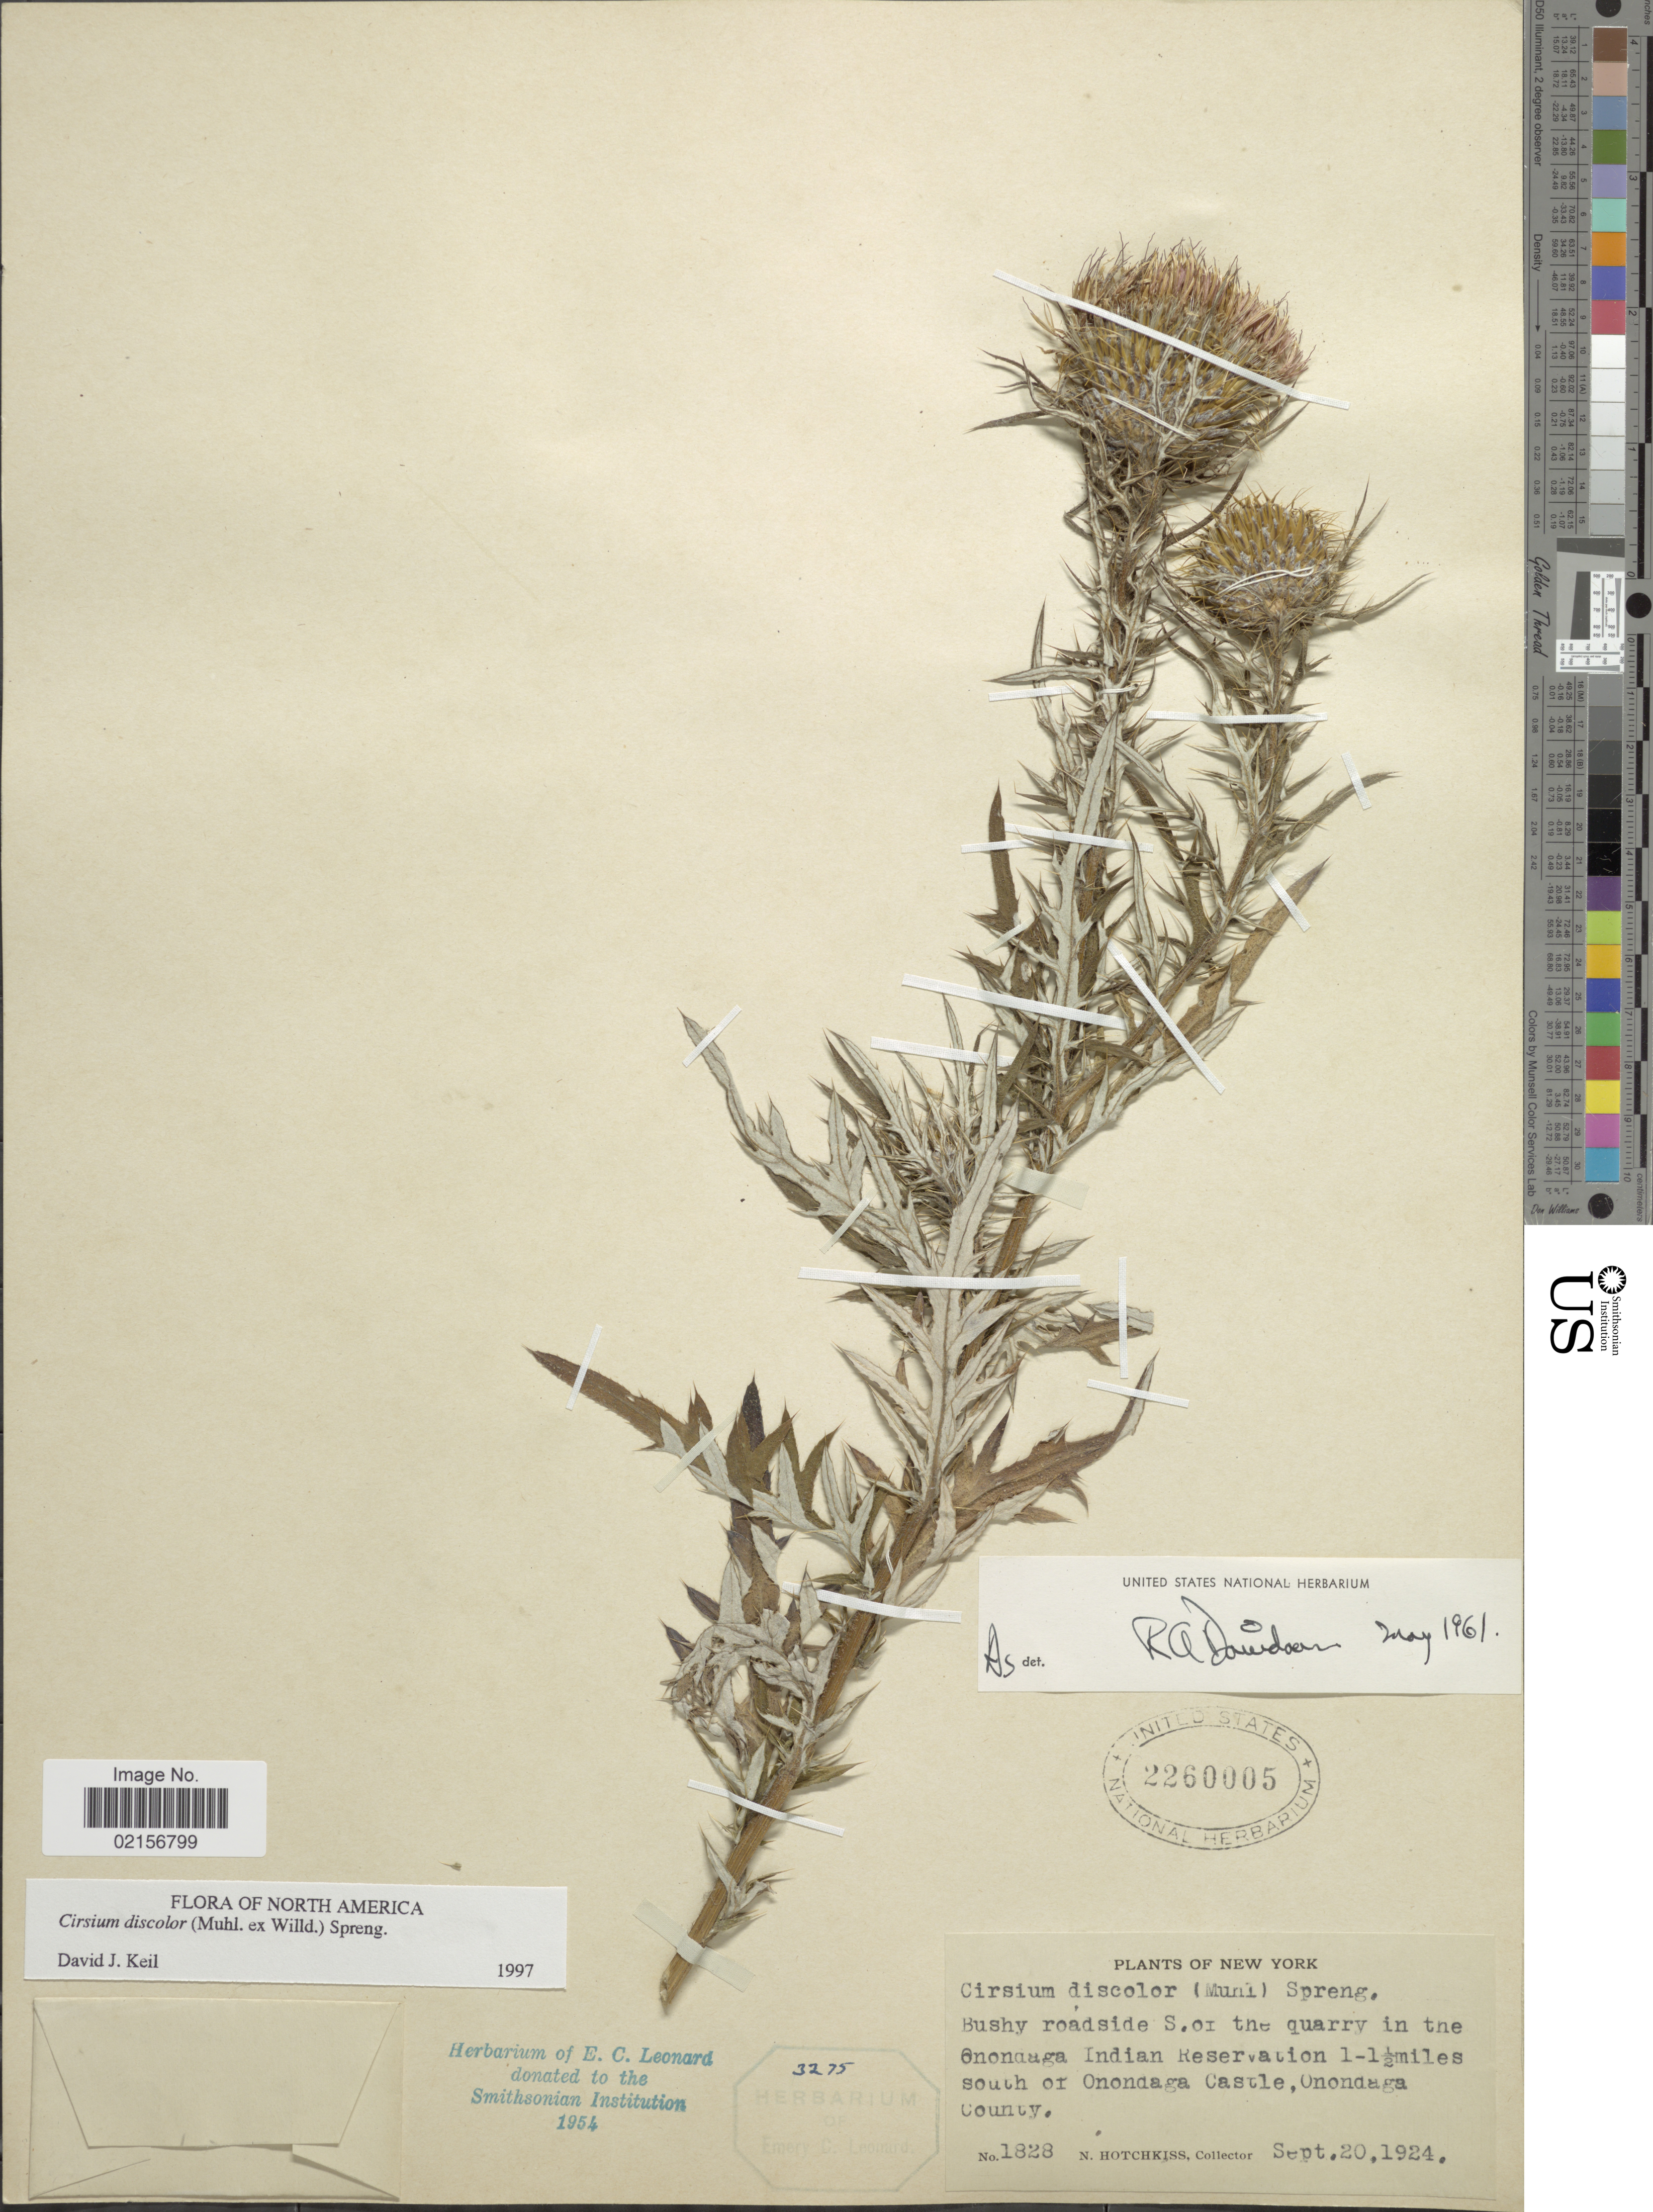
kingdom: Plantae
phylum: Tracheophyta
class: Magnoliopsida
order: Asterales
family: Asteraceae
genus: Cirsium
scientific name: Cirsium discolor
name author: (Muhl. ex Willd.) Spreng.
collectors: N. Hotchkiss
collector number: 1828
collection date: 1924-09-20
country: United States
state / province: New York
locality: Bushy roadside S. of the quarry in the Onondaga Indian Reservation 1-1½ miles south of Onondaga Castle, Onondaga County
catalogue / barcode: US 2260005